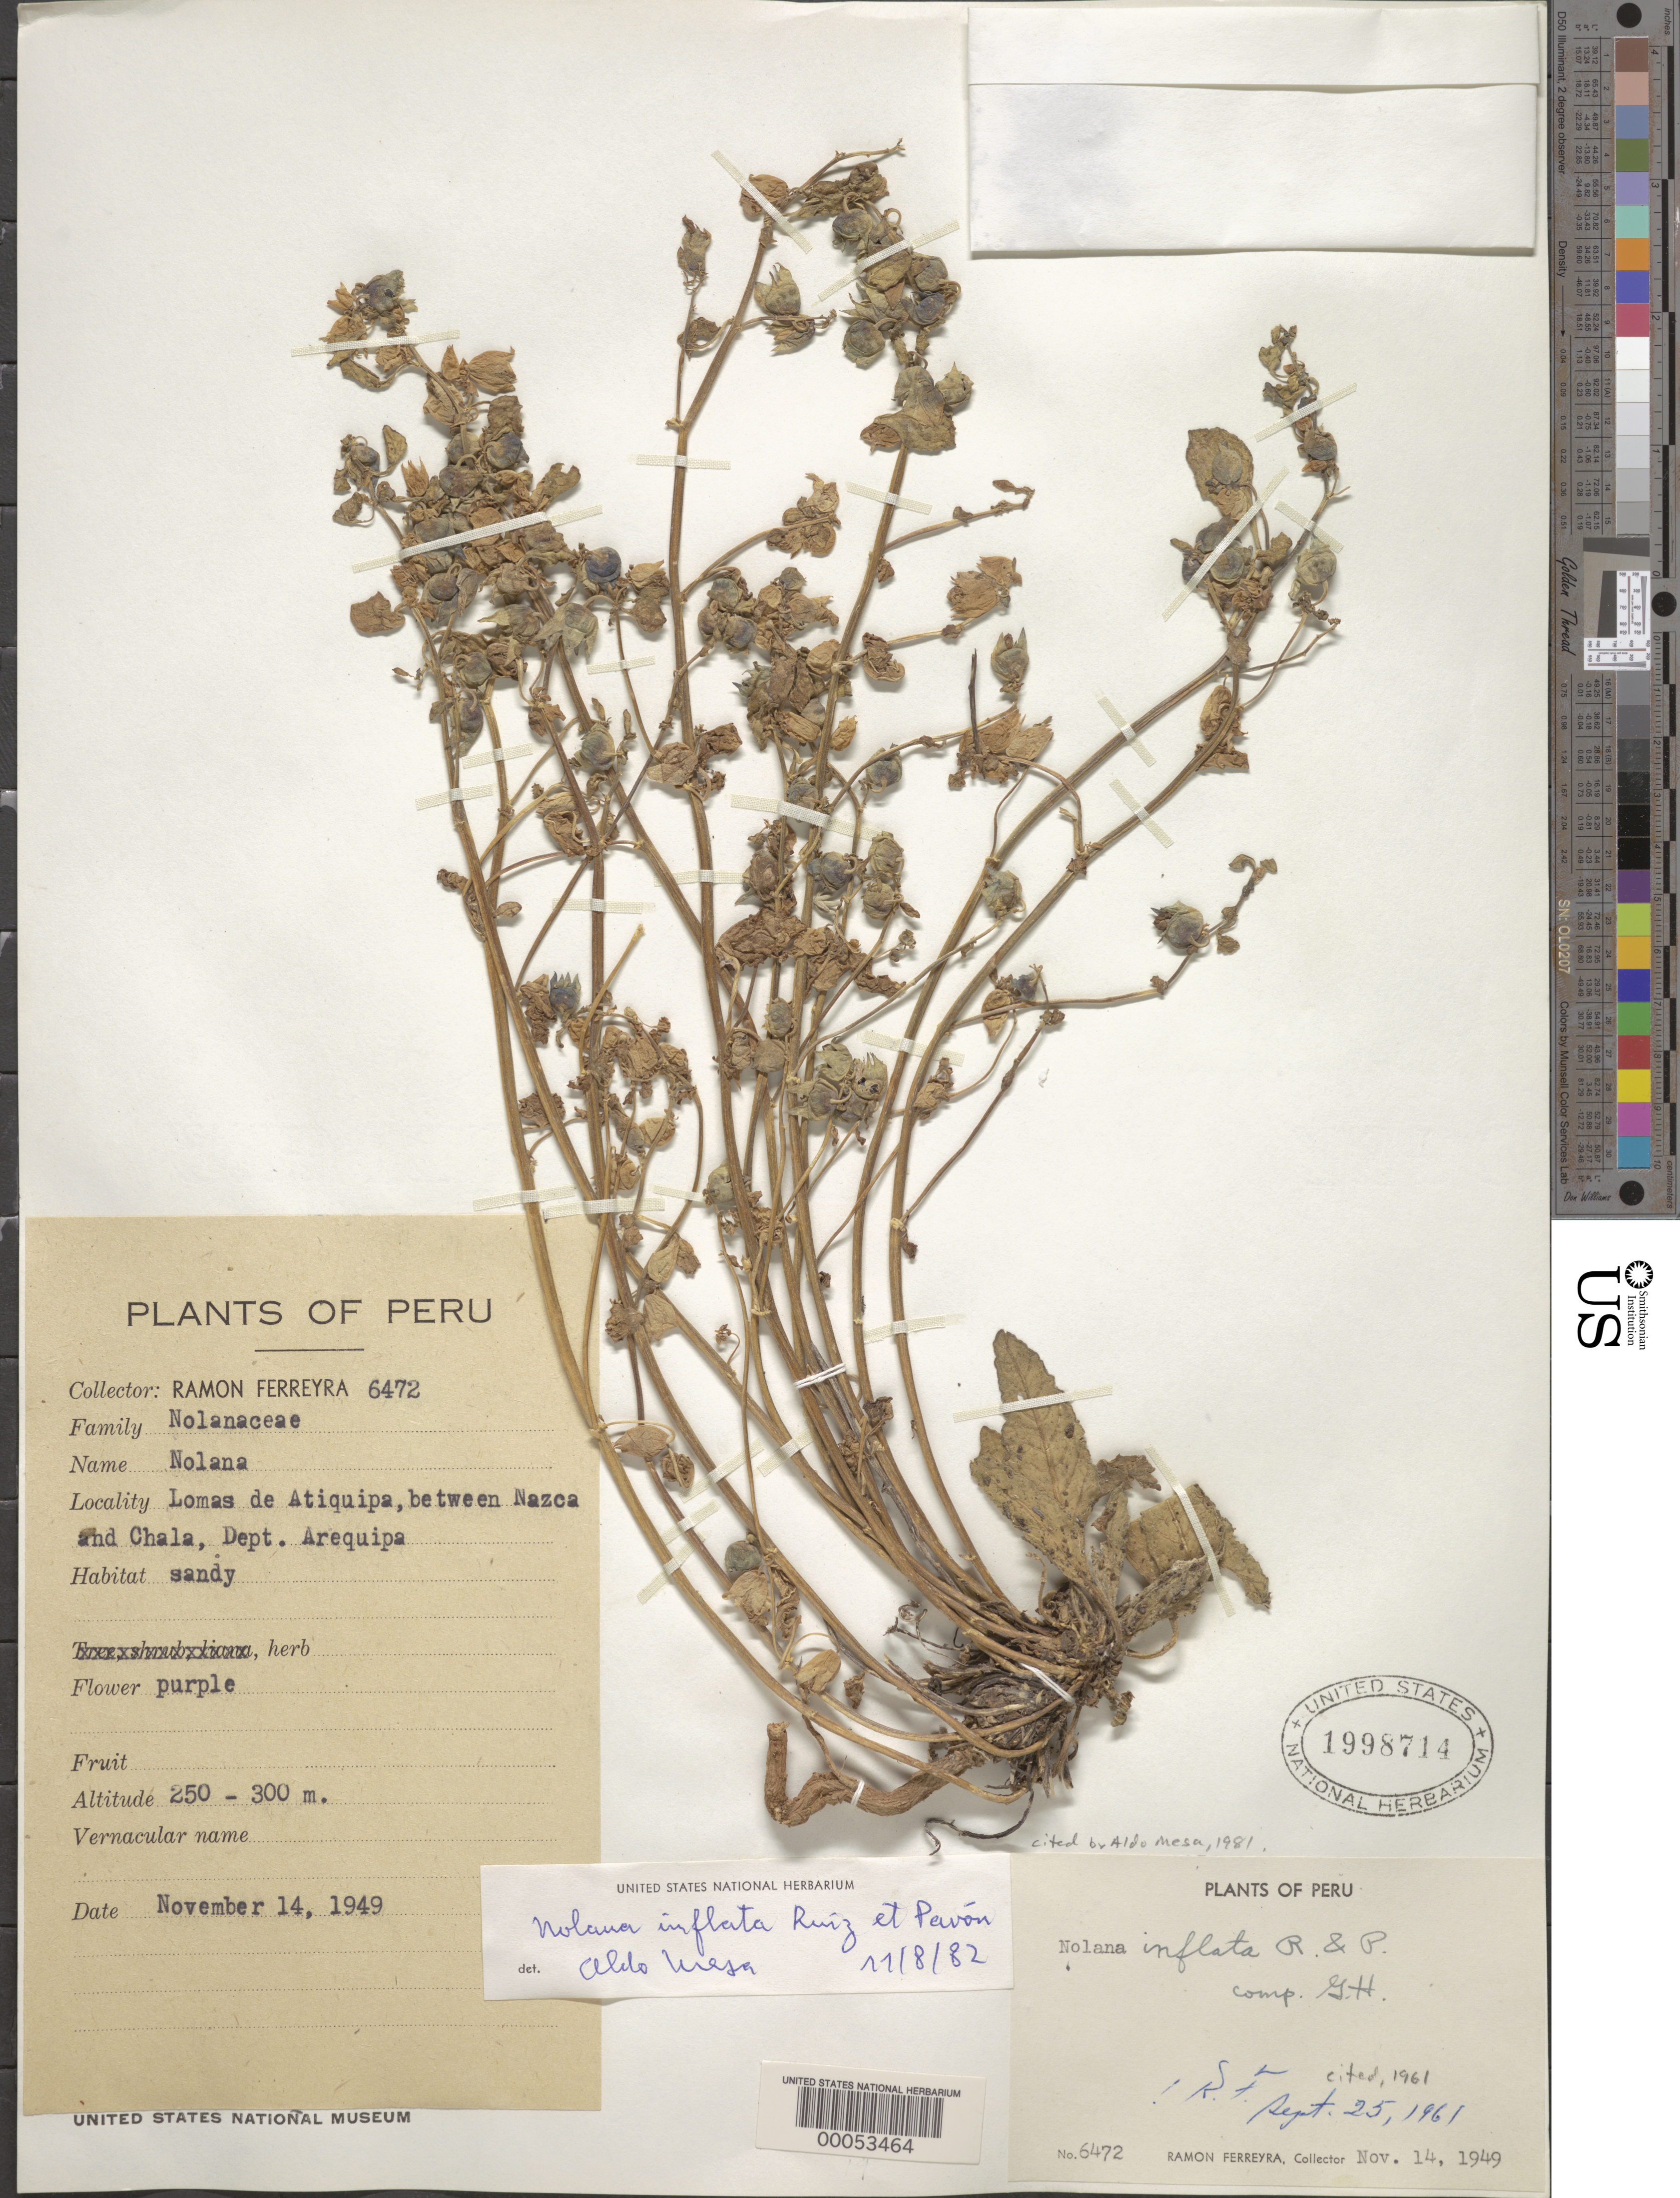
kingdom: Plantae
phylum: Tracheophyta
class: Magnoliopsida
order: Solanales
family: Solanaceae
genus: Nolana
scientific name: Nolana inflata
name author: (Pav.) Ruiz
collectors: R. A. Ferreyra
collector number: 6472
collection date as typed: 14 Nov 1949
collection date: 1949-11-14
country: Peru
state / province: Arequipa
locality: lomas de Atiquipa, between Nazca and Chala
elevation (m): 250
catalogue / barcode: US 1998714